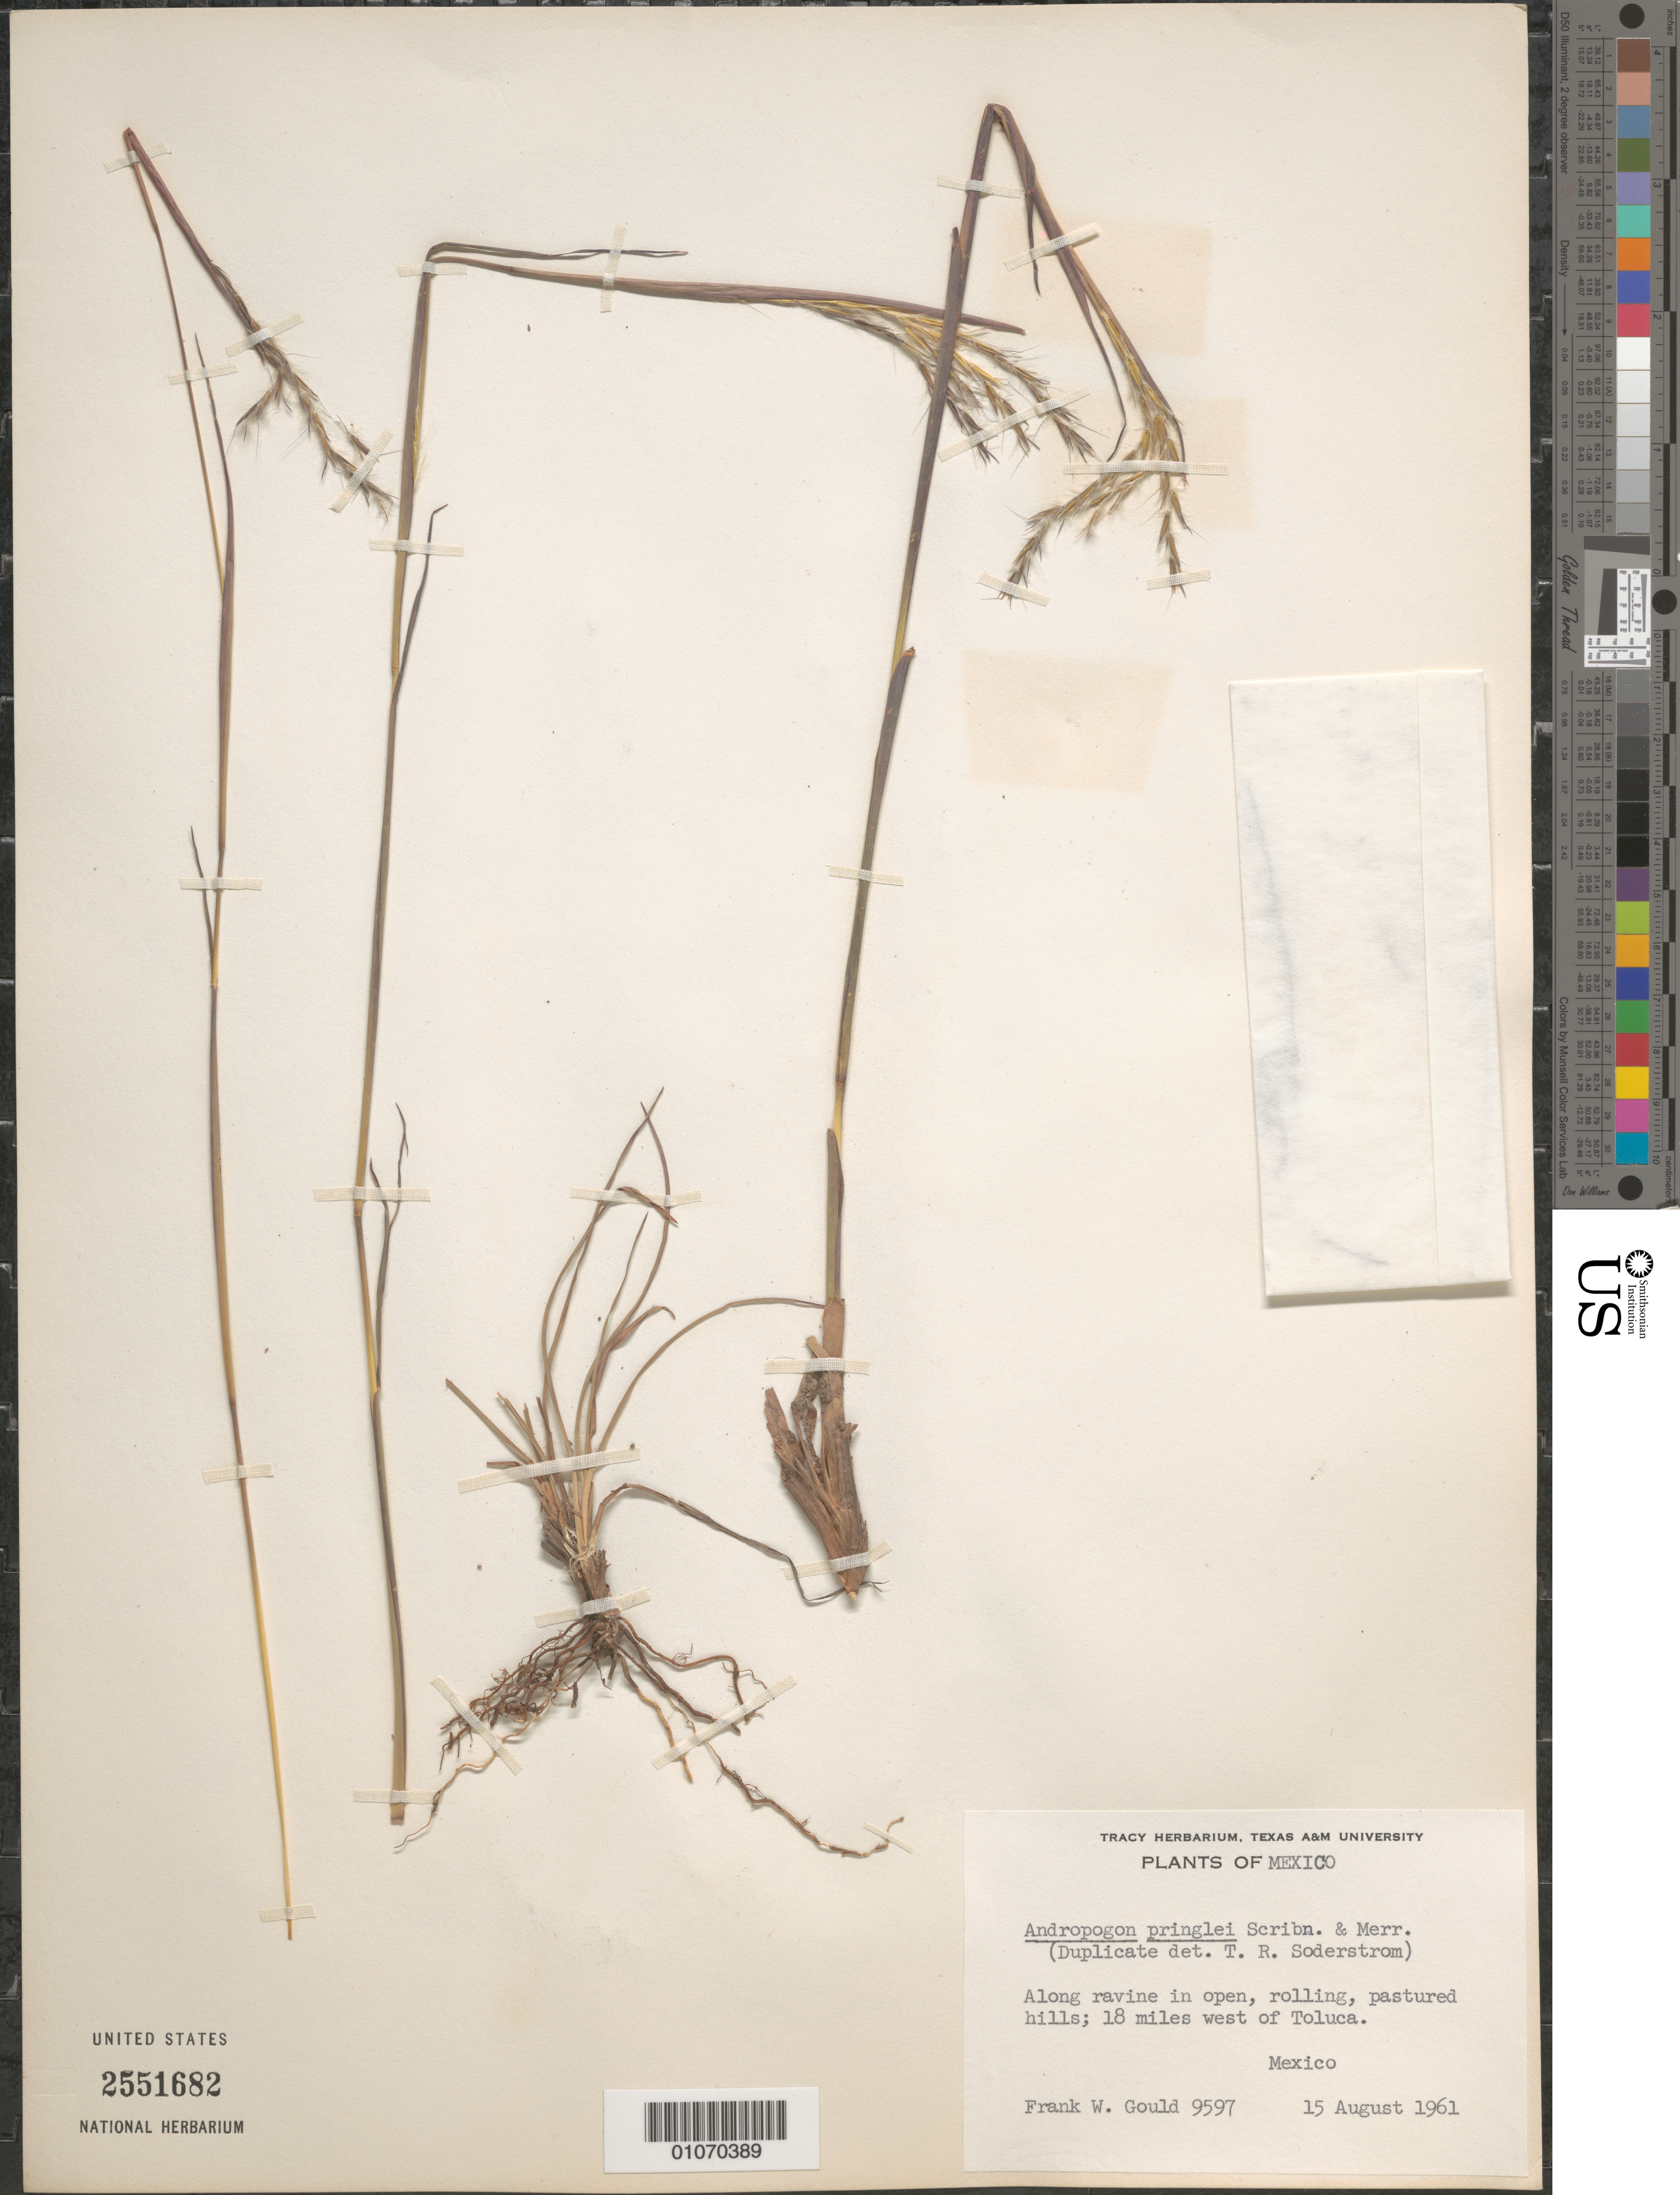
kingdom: Plantae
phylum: Tracheophyta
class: Liliopsida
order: Poales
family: Poaceae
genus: Andropogon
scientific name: Andropogon pringlei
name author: Scribn. & Merr.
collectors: F. W. Gould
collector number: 9597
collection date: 1961-08-15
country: Mexico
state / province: México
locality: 18 miles west of Toluca.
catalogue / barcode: US 2551682